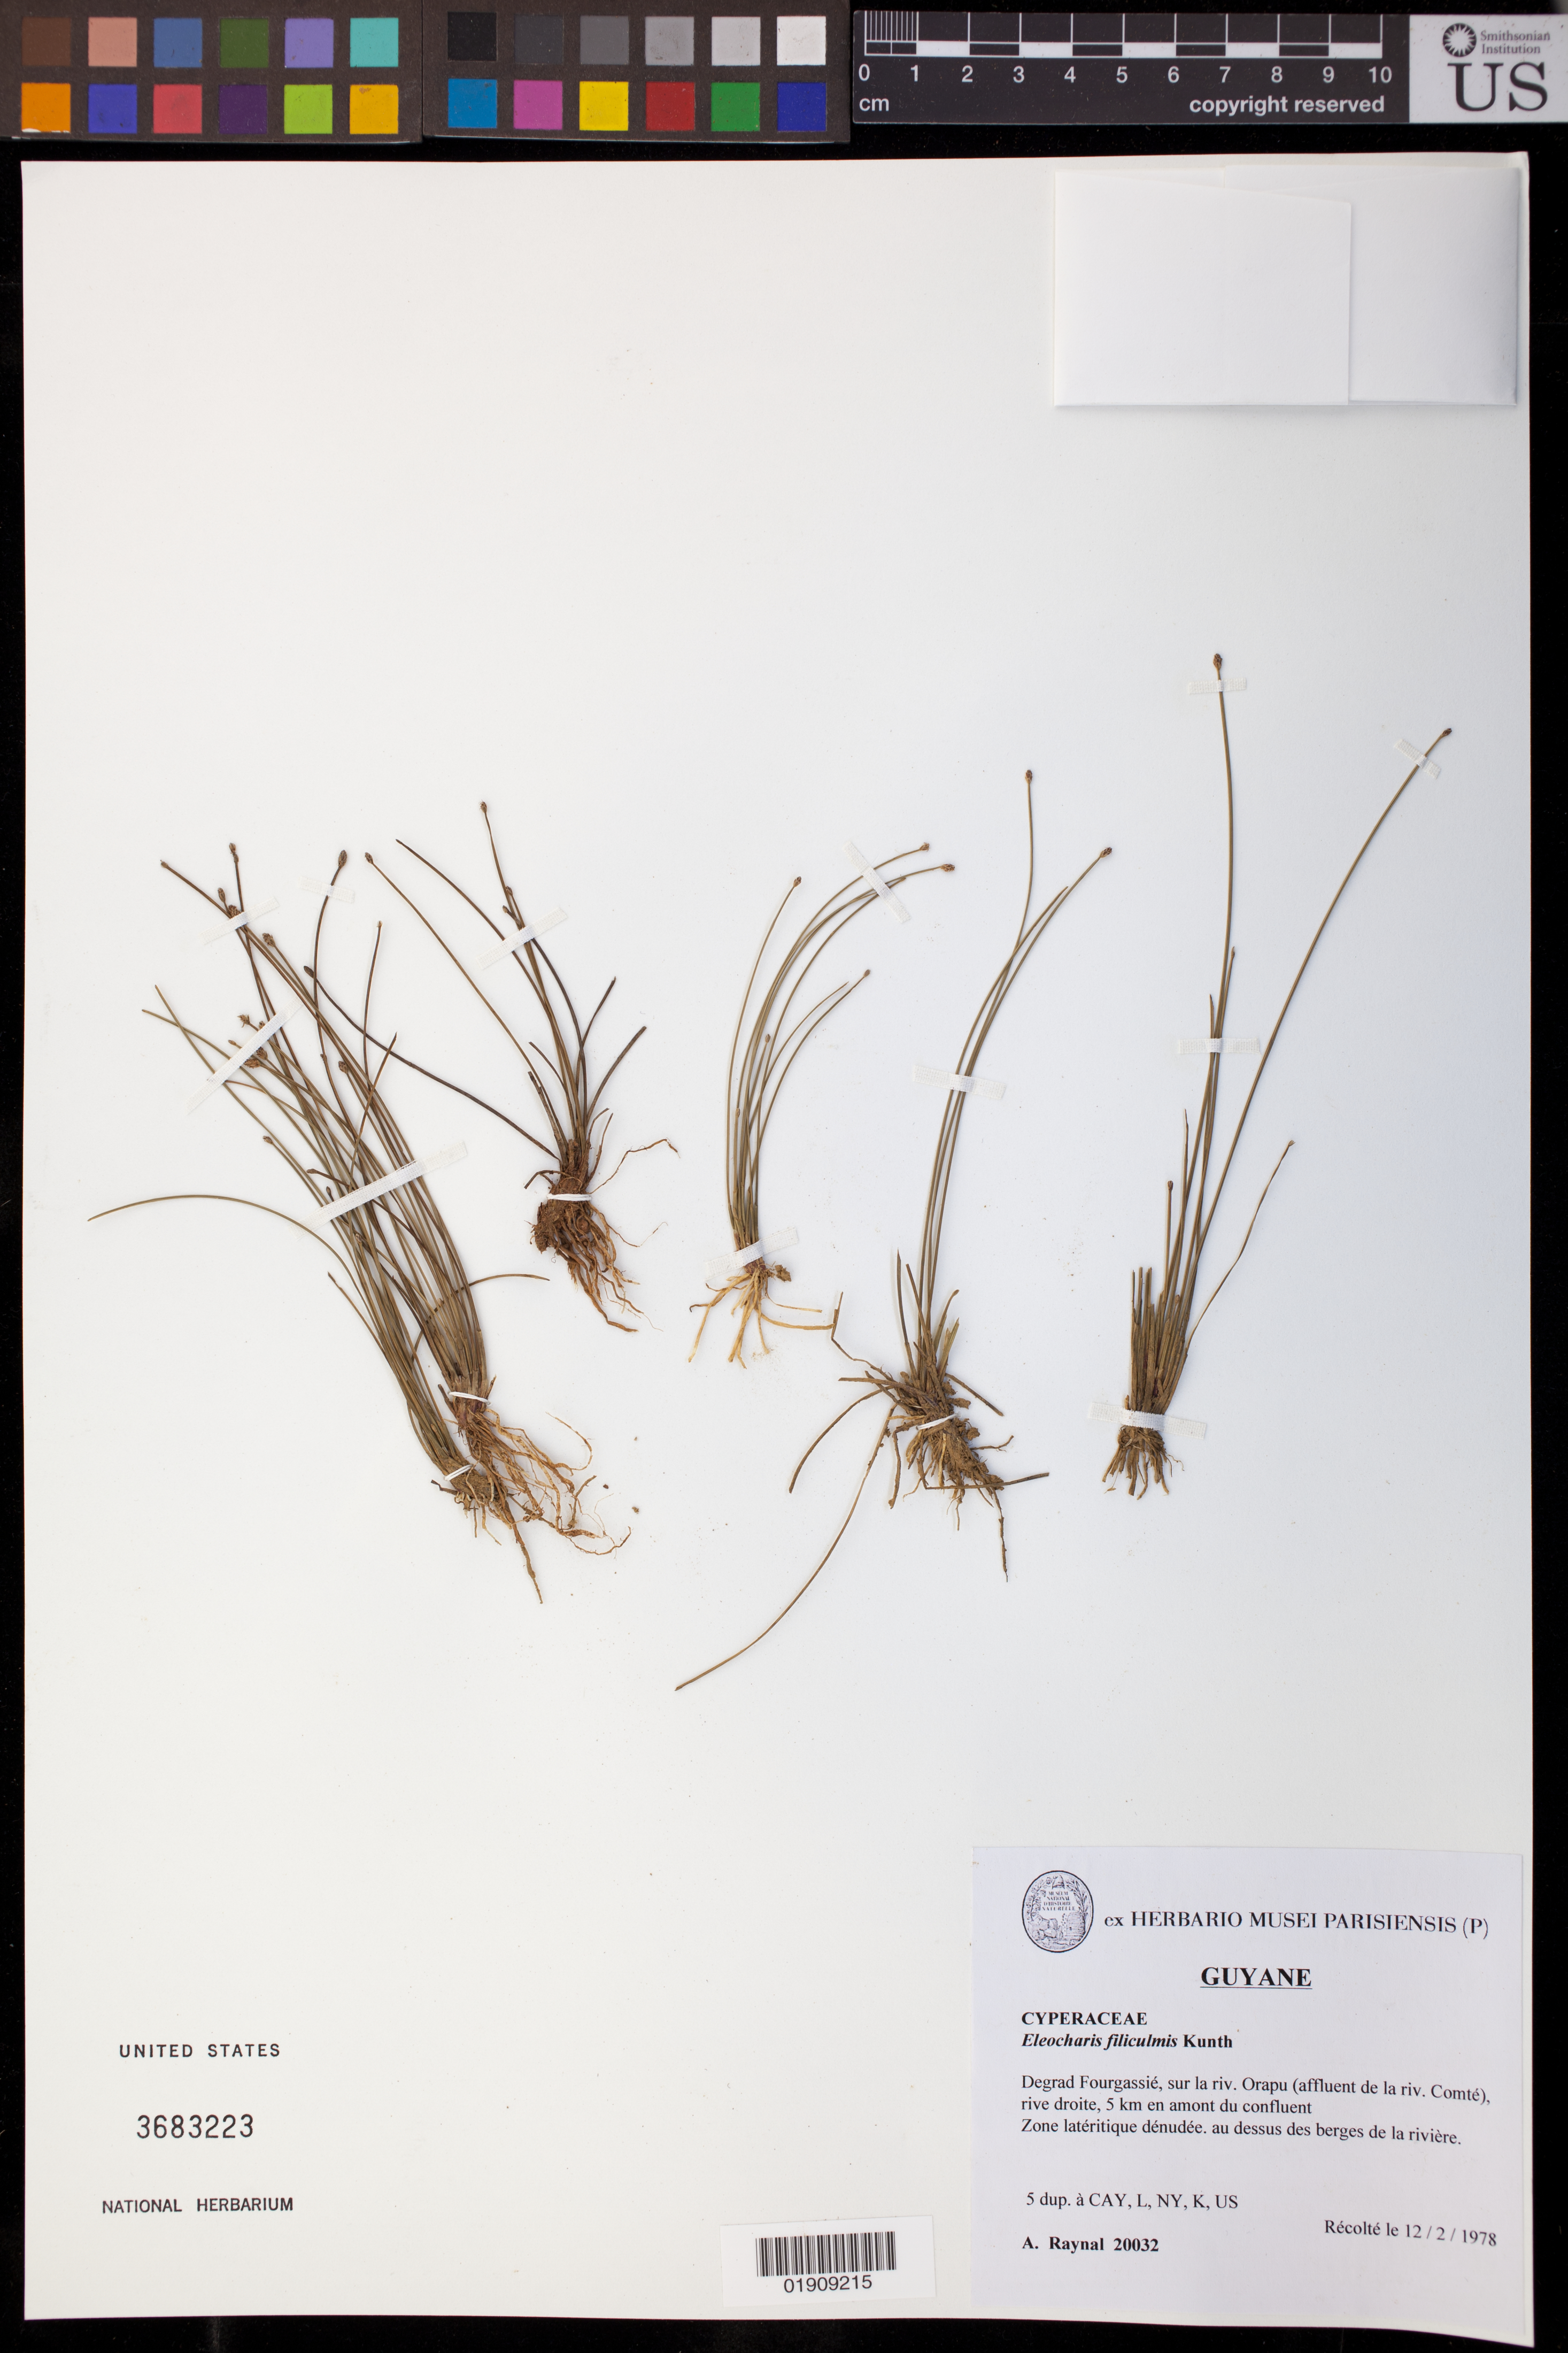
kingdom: Plantae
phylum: Tracheophyta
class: Liliopsida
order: Poales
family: Cyperaceae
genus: Eleocharis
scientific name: Eleocharis filiculmis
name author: Kunth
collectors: A. M. Raynal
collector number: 20032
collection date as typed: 12-Feb-78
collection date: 1978-02-12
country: French Guiana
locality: Degrad Fourgassie, sur la riv. Orapu (affluent de la riv. Comte) rive droite, 5 km en amont du confluent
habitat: Zone lateritique denudee. au dessus drs berges de la riviere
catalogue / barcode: US 3683223